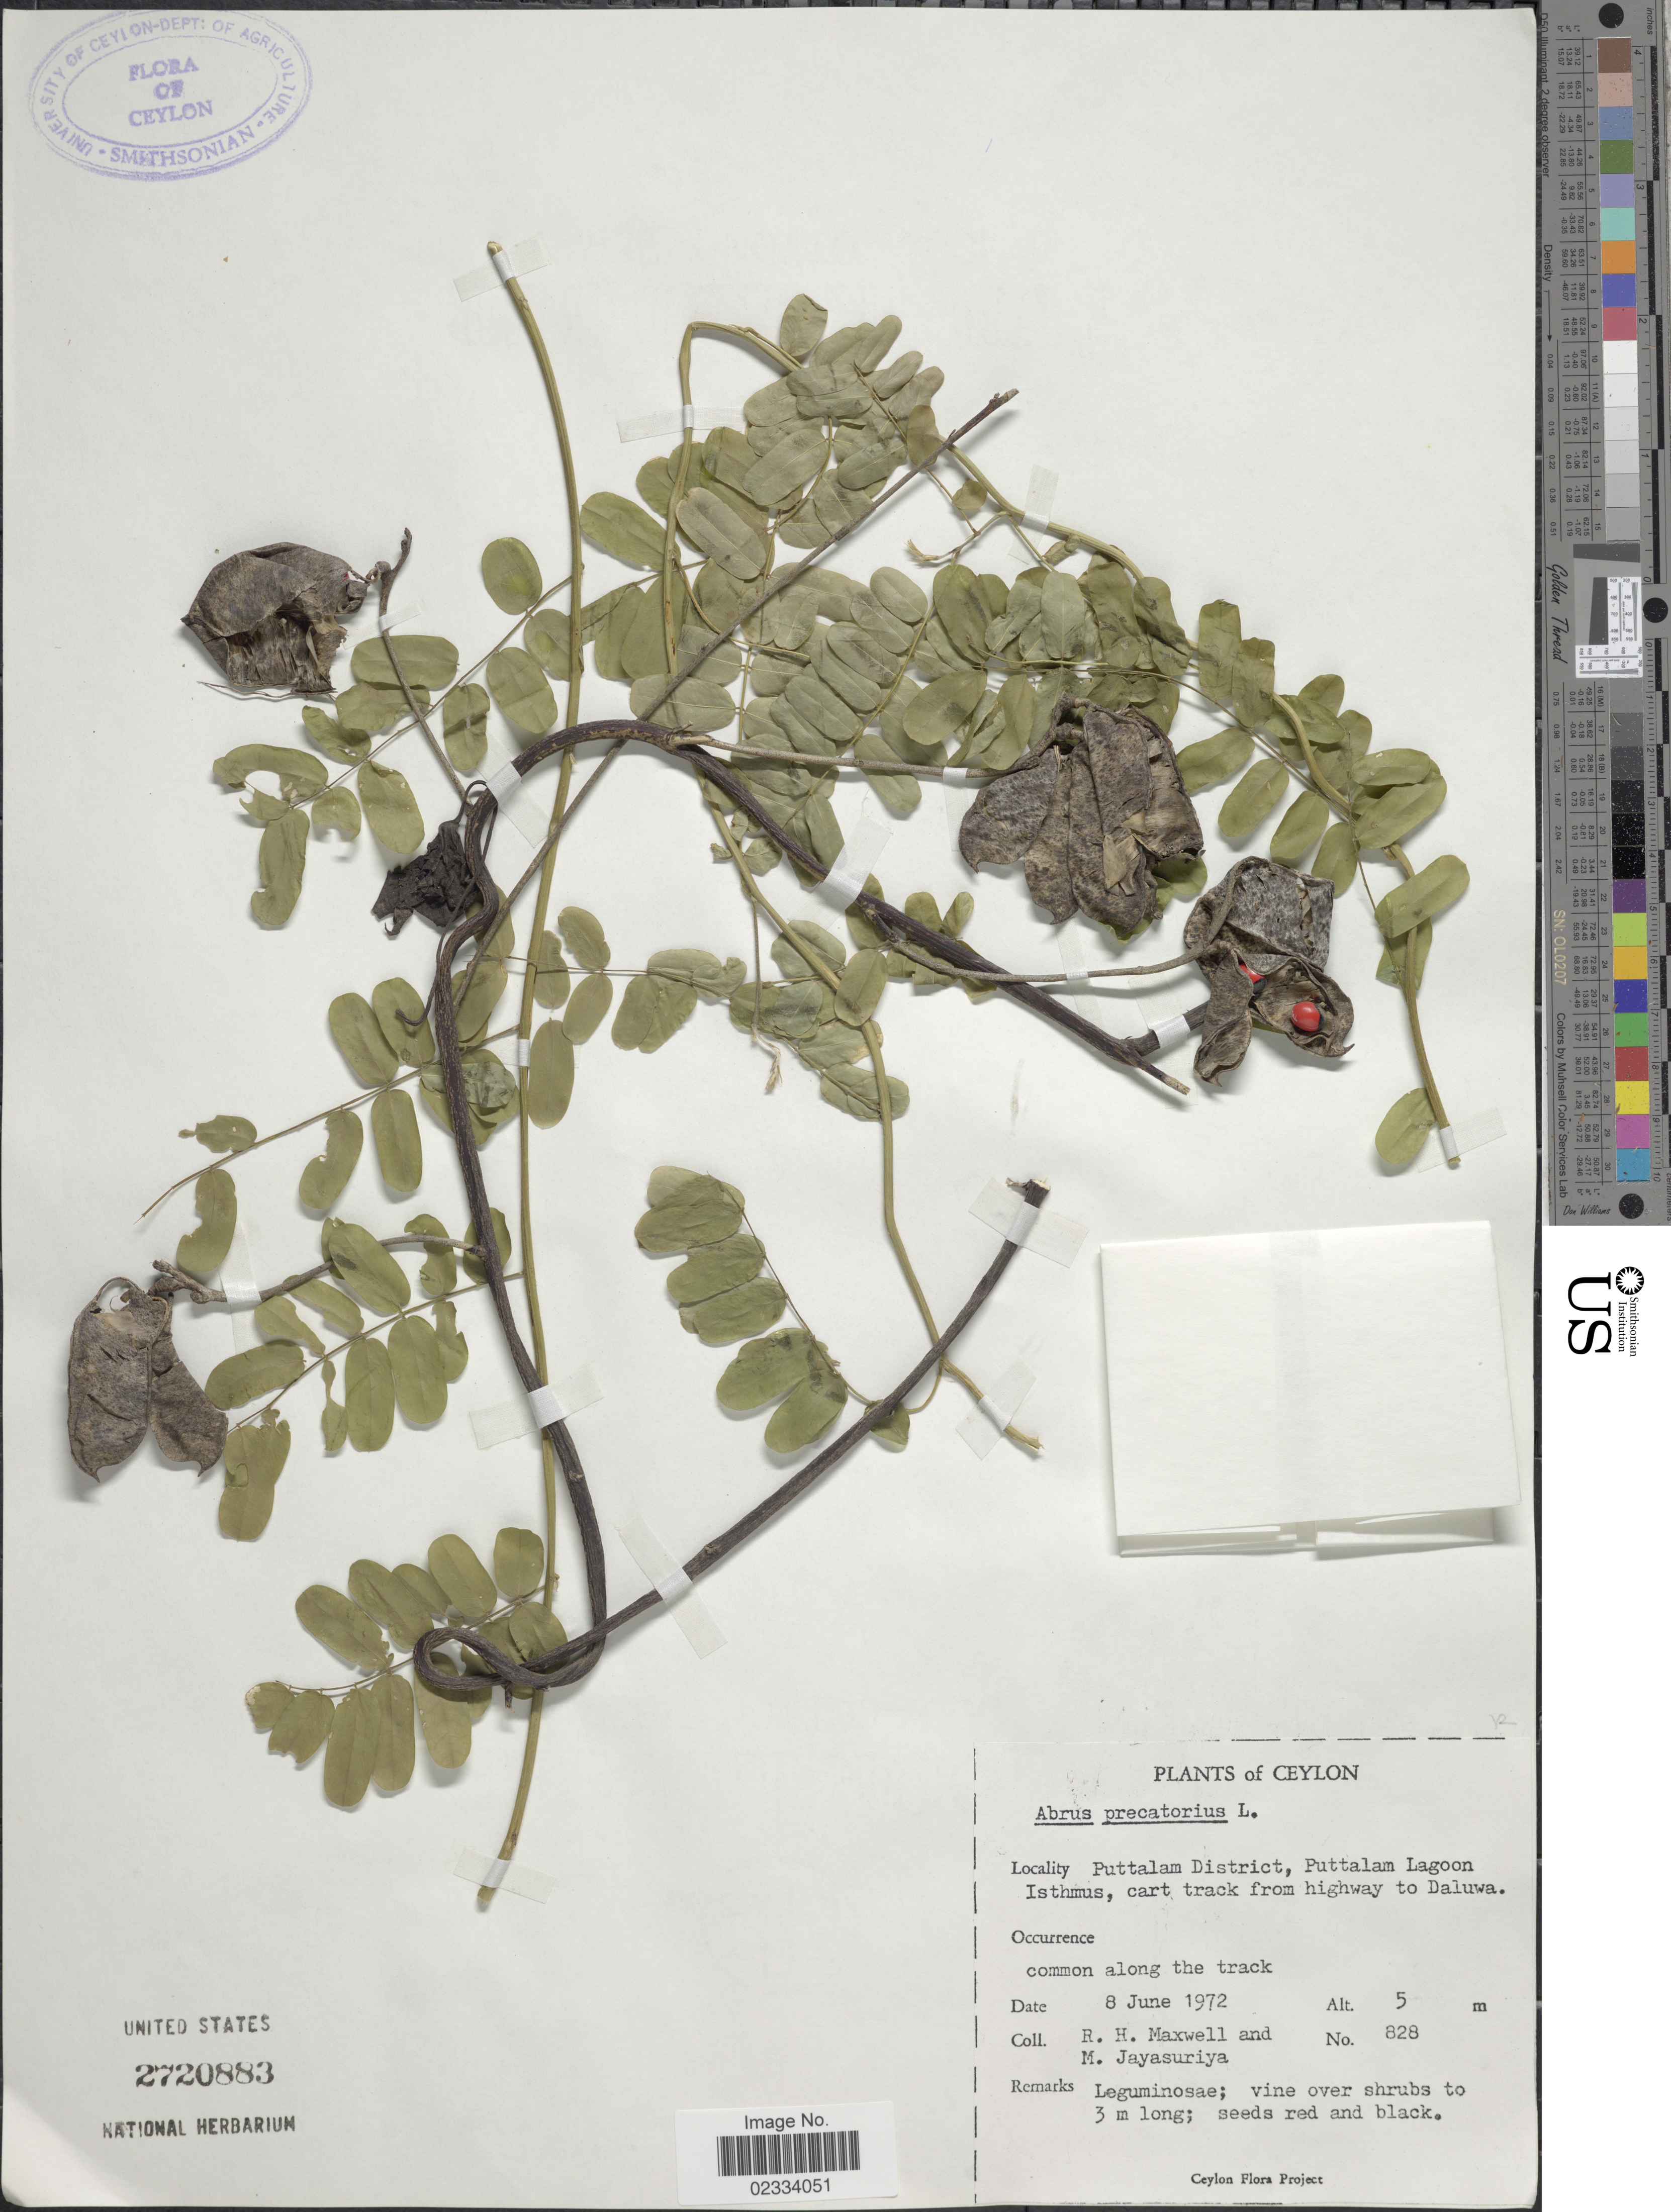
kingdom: Plantae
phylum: Tracheophyta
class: Magnoliopsida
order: Fabales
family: Fabaceae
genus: Abrus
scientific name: Abrus precatorius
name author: L.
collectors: R. Maxwell & M. Jayasuriya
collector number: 828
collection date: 1972-06-08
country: Sri Lanka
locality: Ceylon. Puttalam District, Puttalam Lagoon Isthmus, cart track from highway to Daluwa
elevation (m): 5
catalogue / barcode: US 2720883